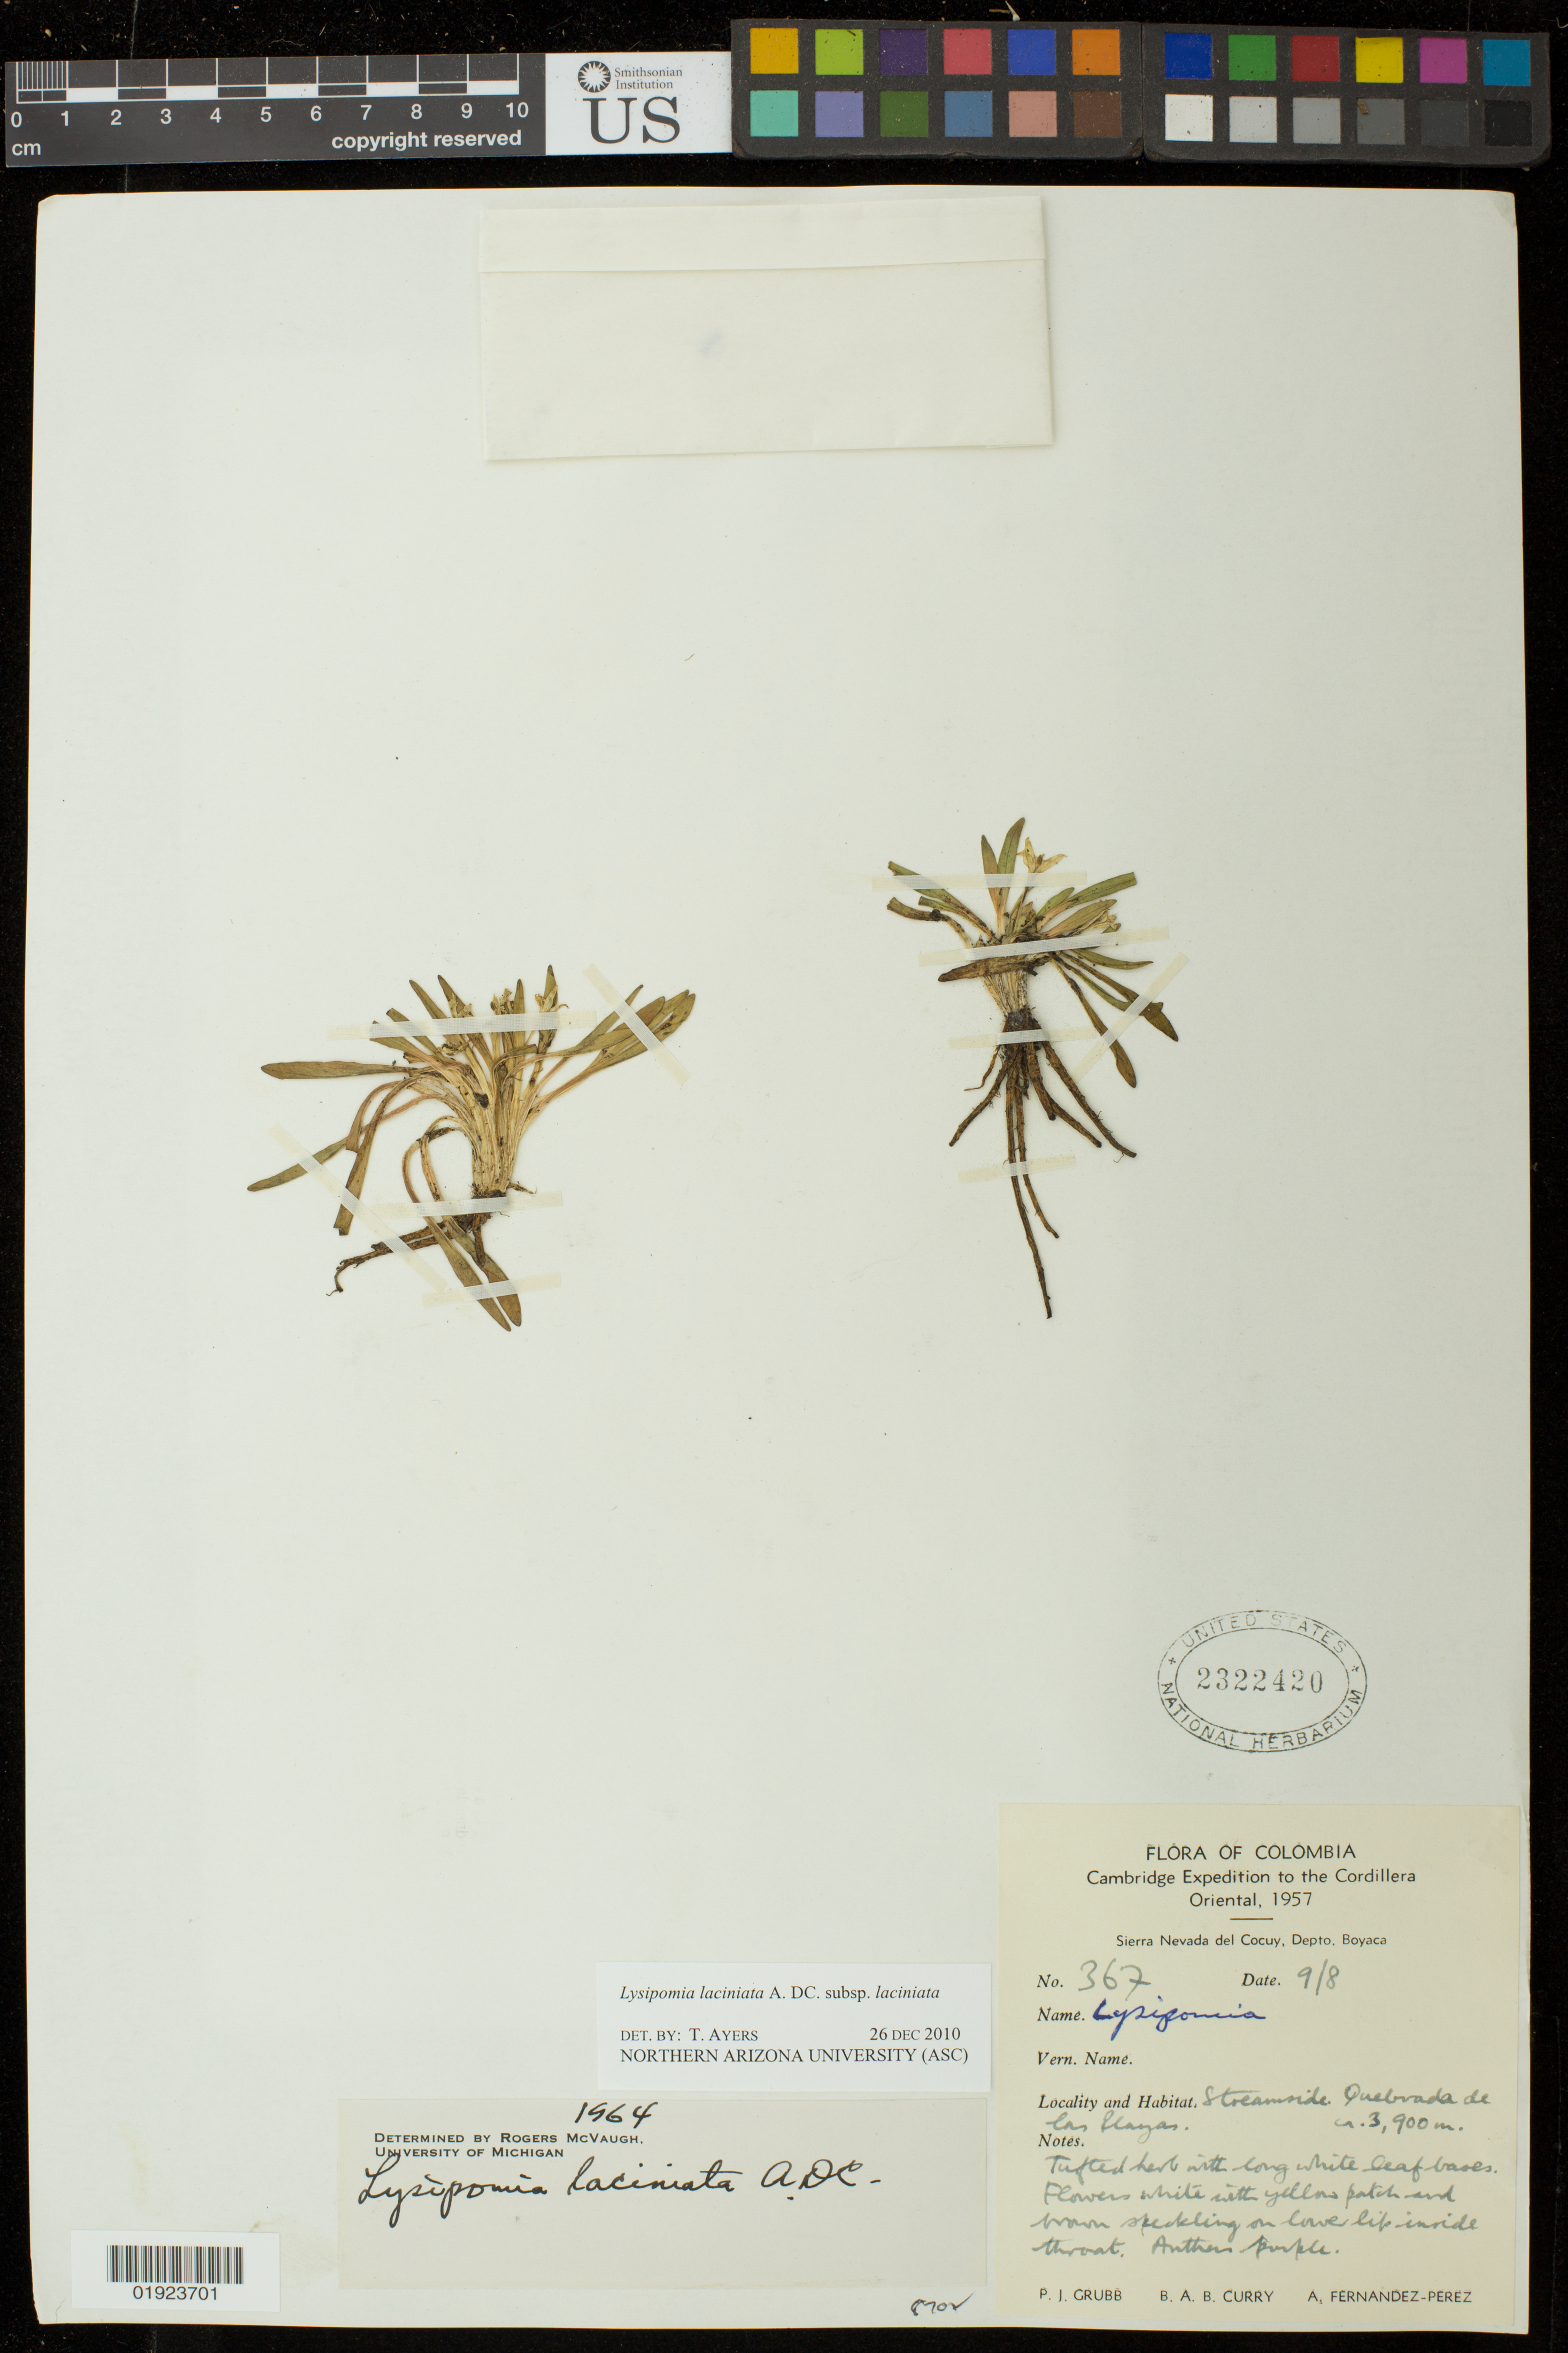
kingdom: Plantae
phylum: Tracheophyta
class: Magnoliopsida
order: Asterales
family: Campanulaceae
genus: Lysipomia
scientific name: Lysipomia laciniata subsp. laciniata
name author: A. DC.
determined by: Ayers, T.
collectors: P. J. Grubb & B. A. B. Curry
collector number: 367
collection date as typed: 1957 9/8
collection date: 1957-08-09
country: Colombia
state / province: Boyacá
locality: Streamride. Quebrada de La Playas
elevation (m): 3900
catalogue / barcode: US 2322420